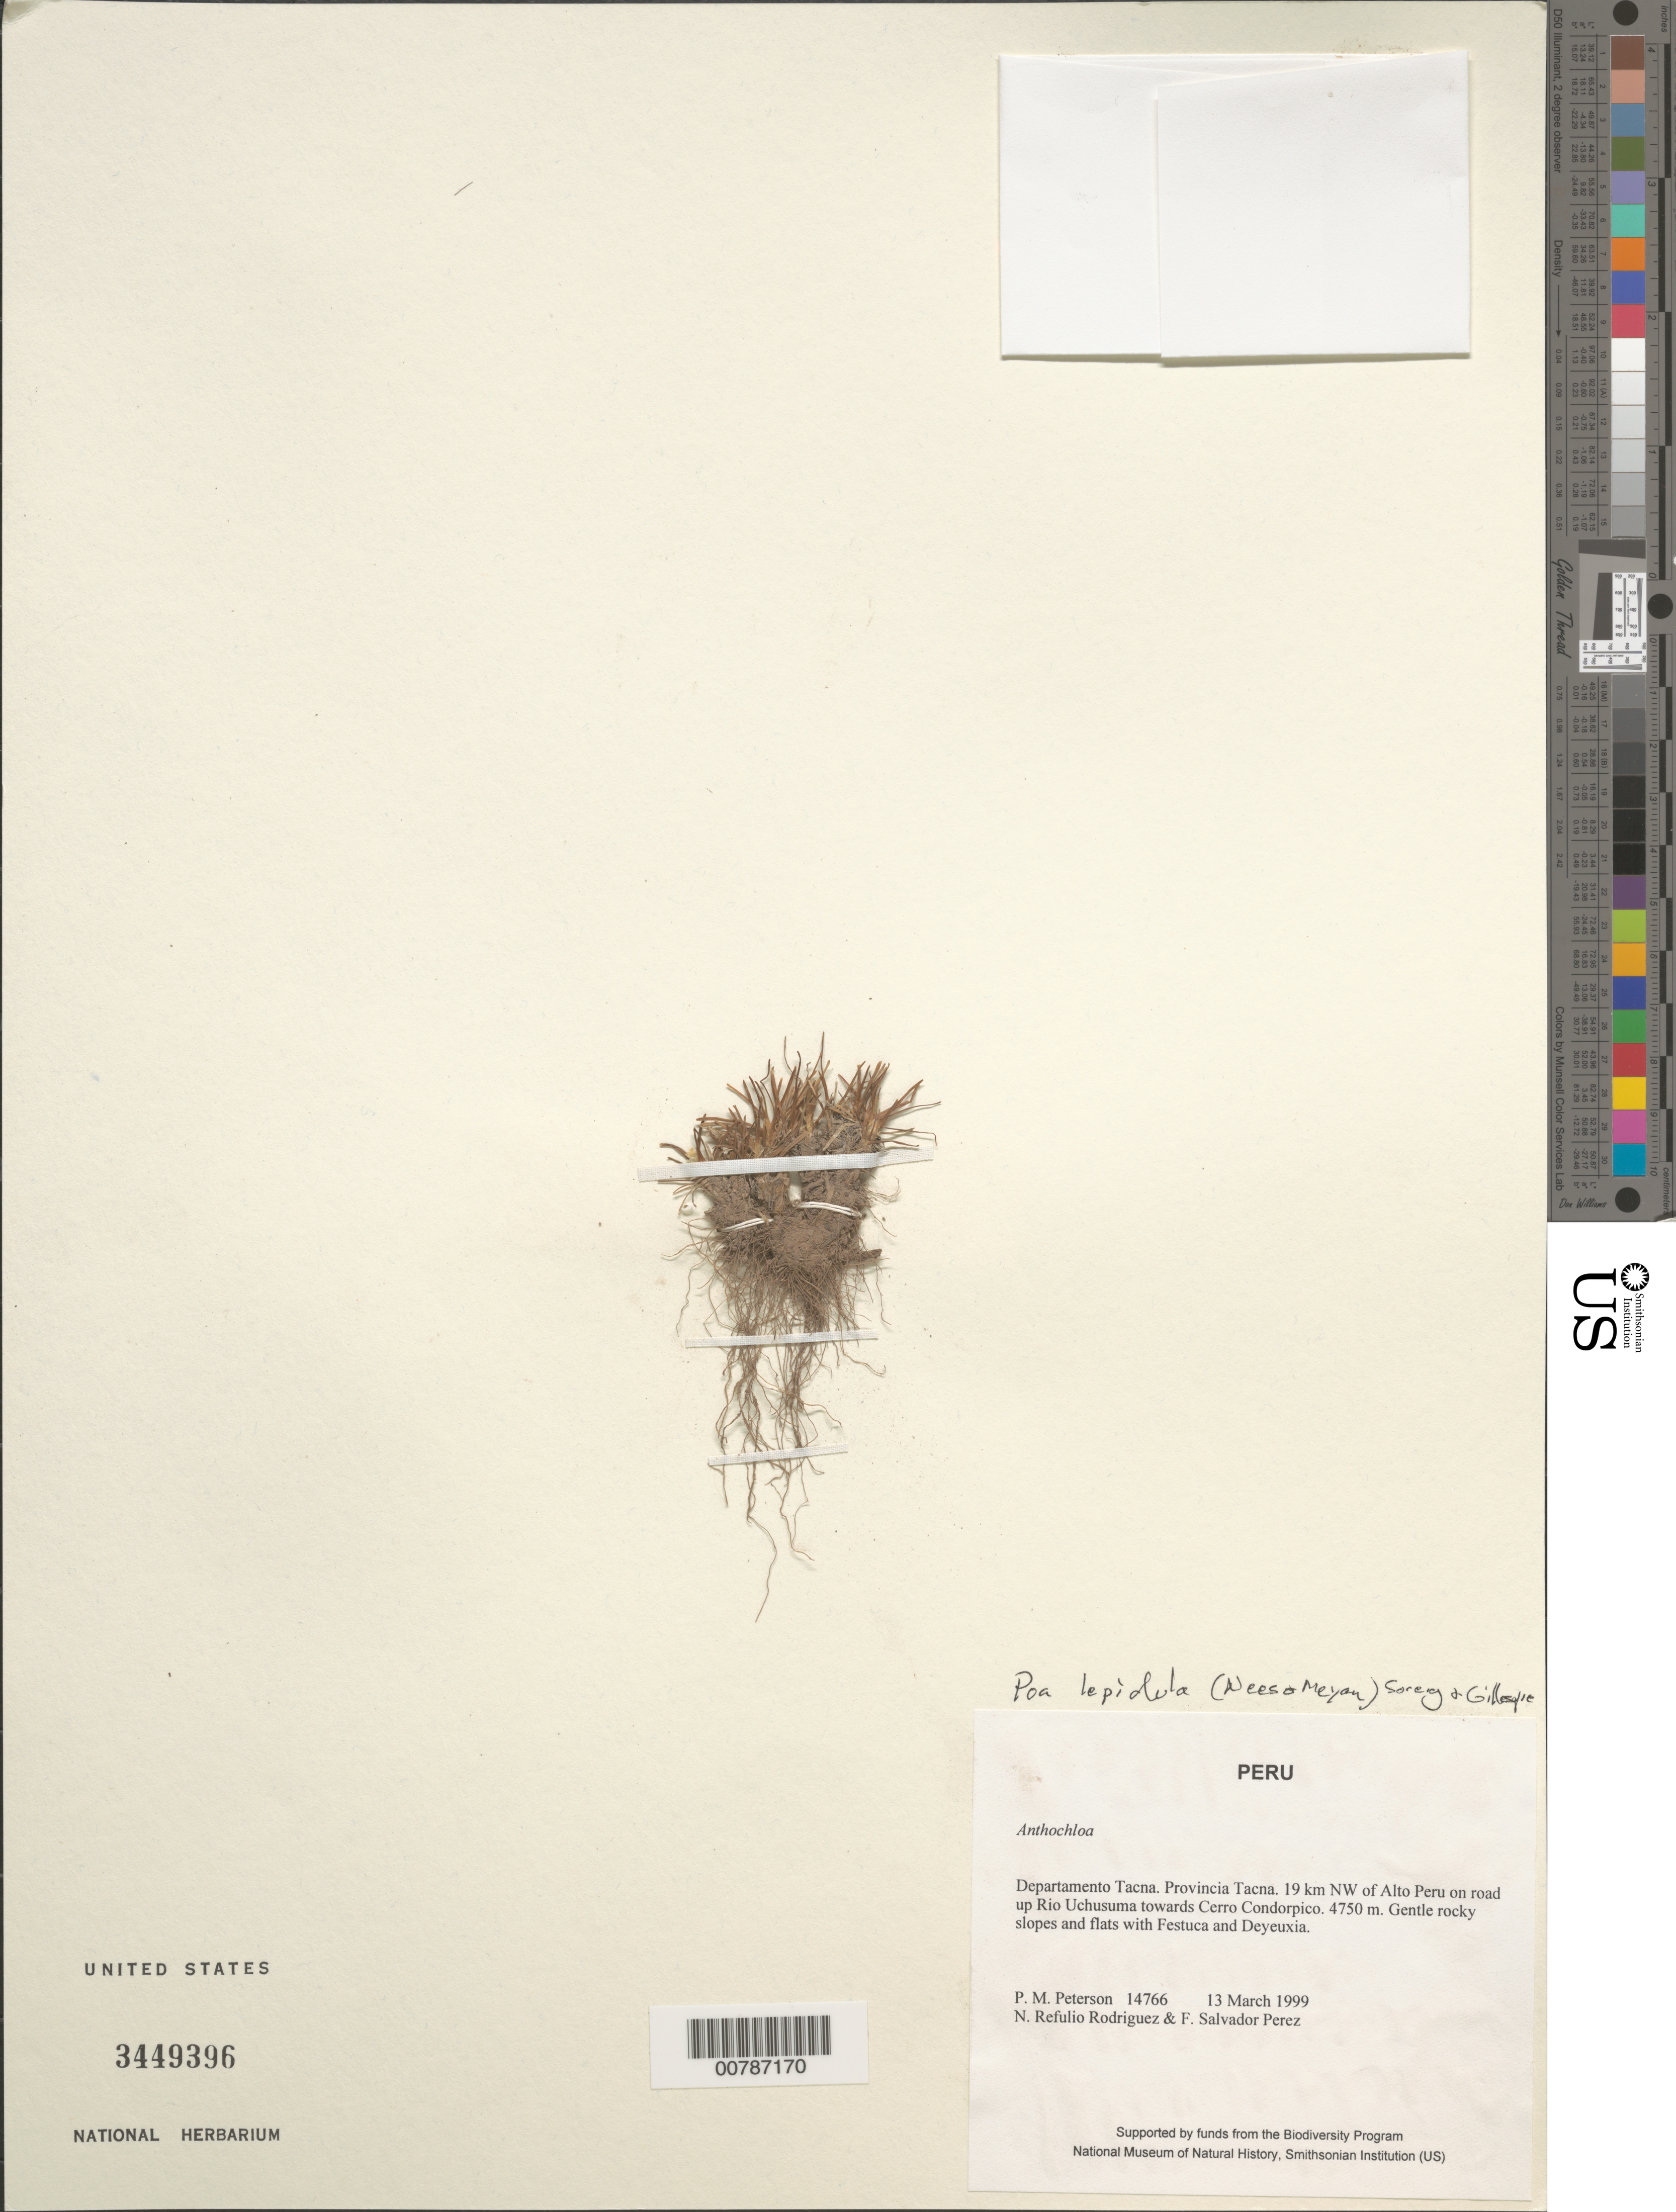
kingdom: Plantae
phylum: Tracheophyta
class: Liliopsida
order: Poales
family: Poaceae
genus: Poa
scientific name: Poa lepidula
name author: (Nees & Meyen) Soreng & L.J. Gillespie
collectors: P. M. Peterson, N. Refulio-Rodríguez & F. Salvador Perez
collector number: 14766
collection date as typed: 13 Mar 1999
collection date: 1999-03-13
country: Peru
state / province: Tacna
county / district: Tacna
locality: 19 km NW of Alto Peru on road up Rio Uchusuma towards Cerro Condorpico.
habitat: Gentle rocky slopes and flats with Festuca and Deyeuxia.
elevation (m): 4750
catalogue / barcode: US 3449396